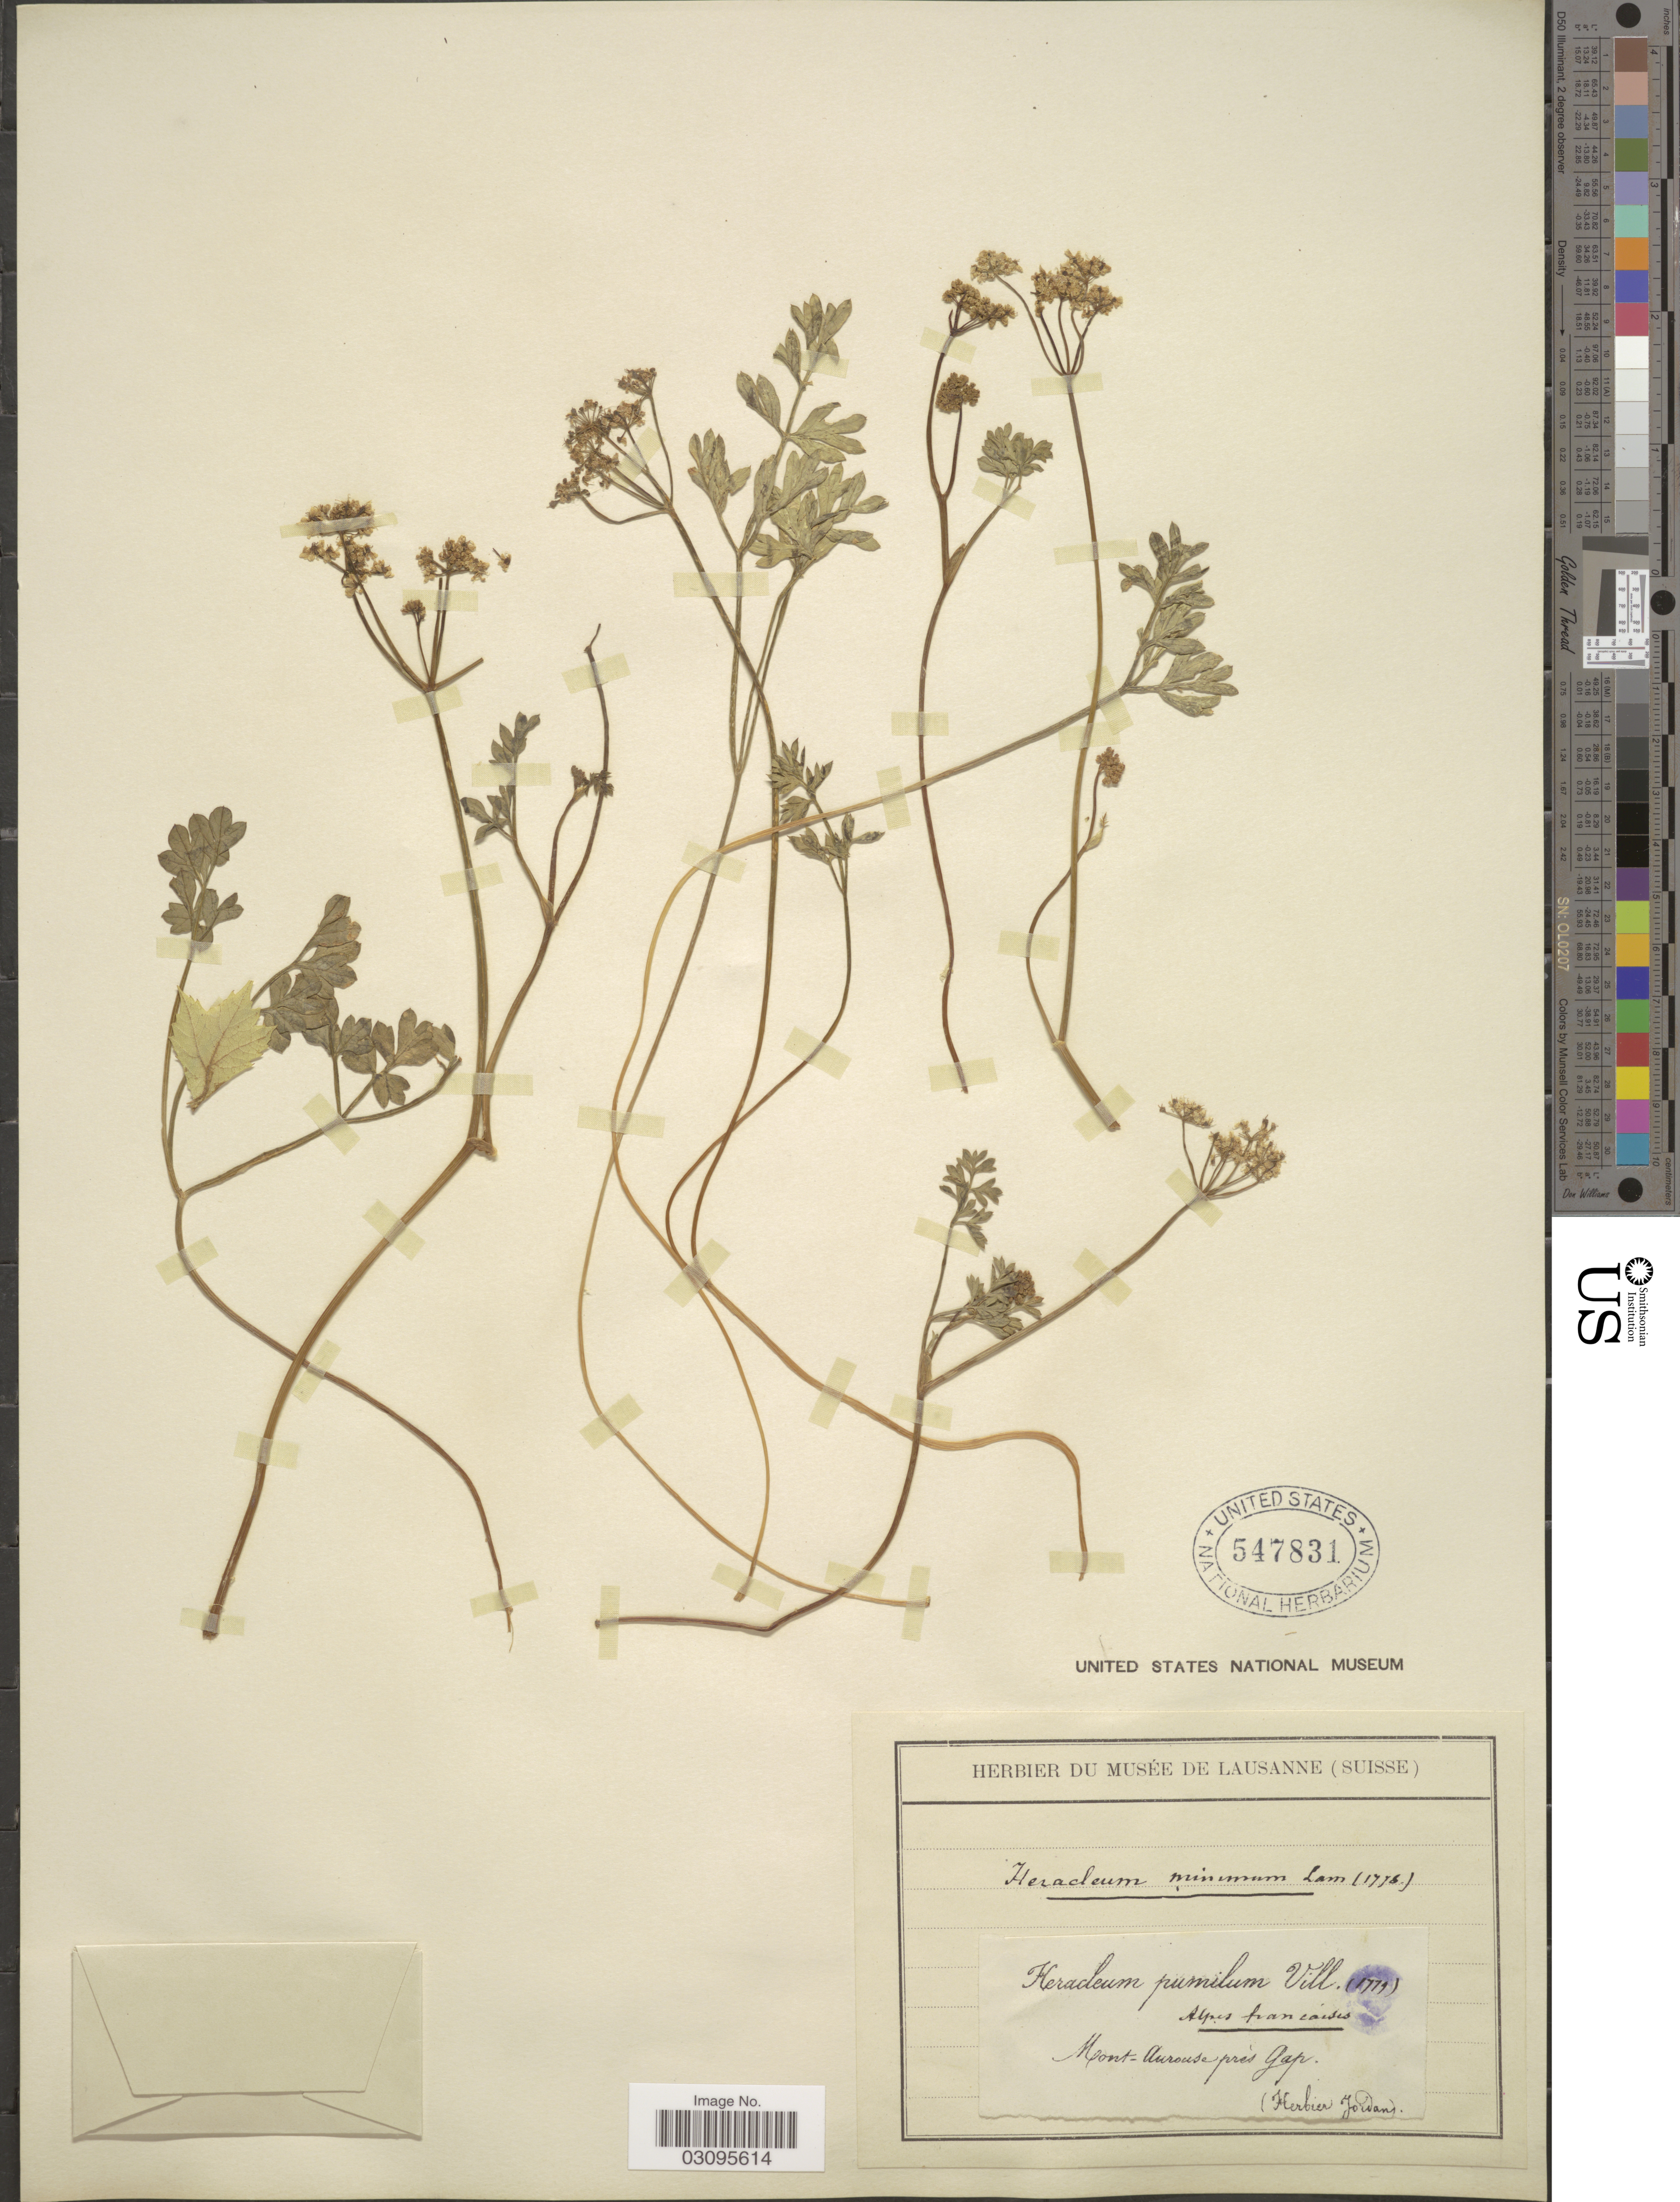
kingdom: Plantae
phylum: Tracheophyta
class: Magnoliopsida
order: Apiales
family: Apiaceae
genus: Heracleum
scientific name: Heracleum minimum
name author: Lam.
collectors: ex herb. Jordan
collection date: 1778/1779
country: Switzerland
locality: Mont Aurouse près Gap.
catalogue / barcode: US 547831